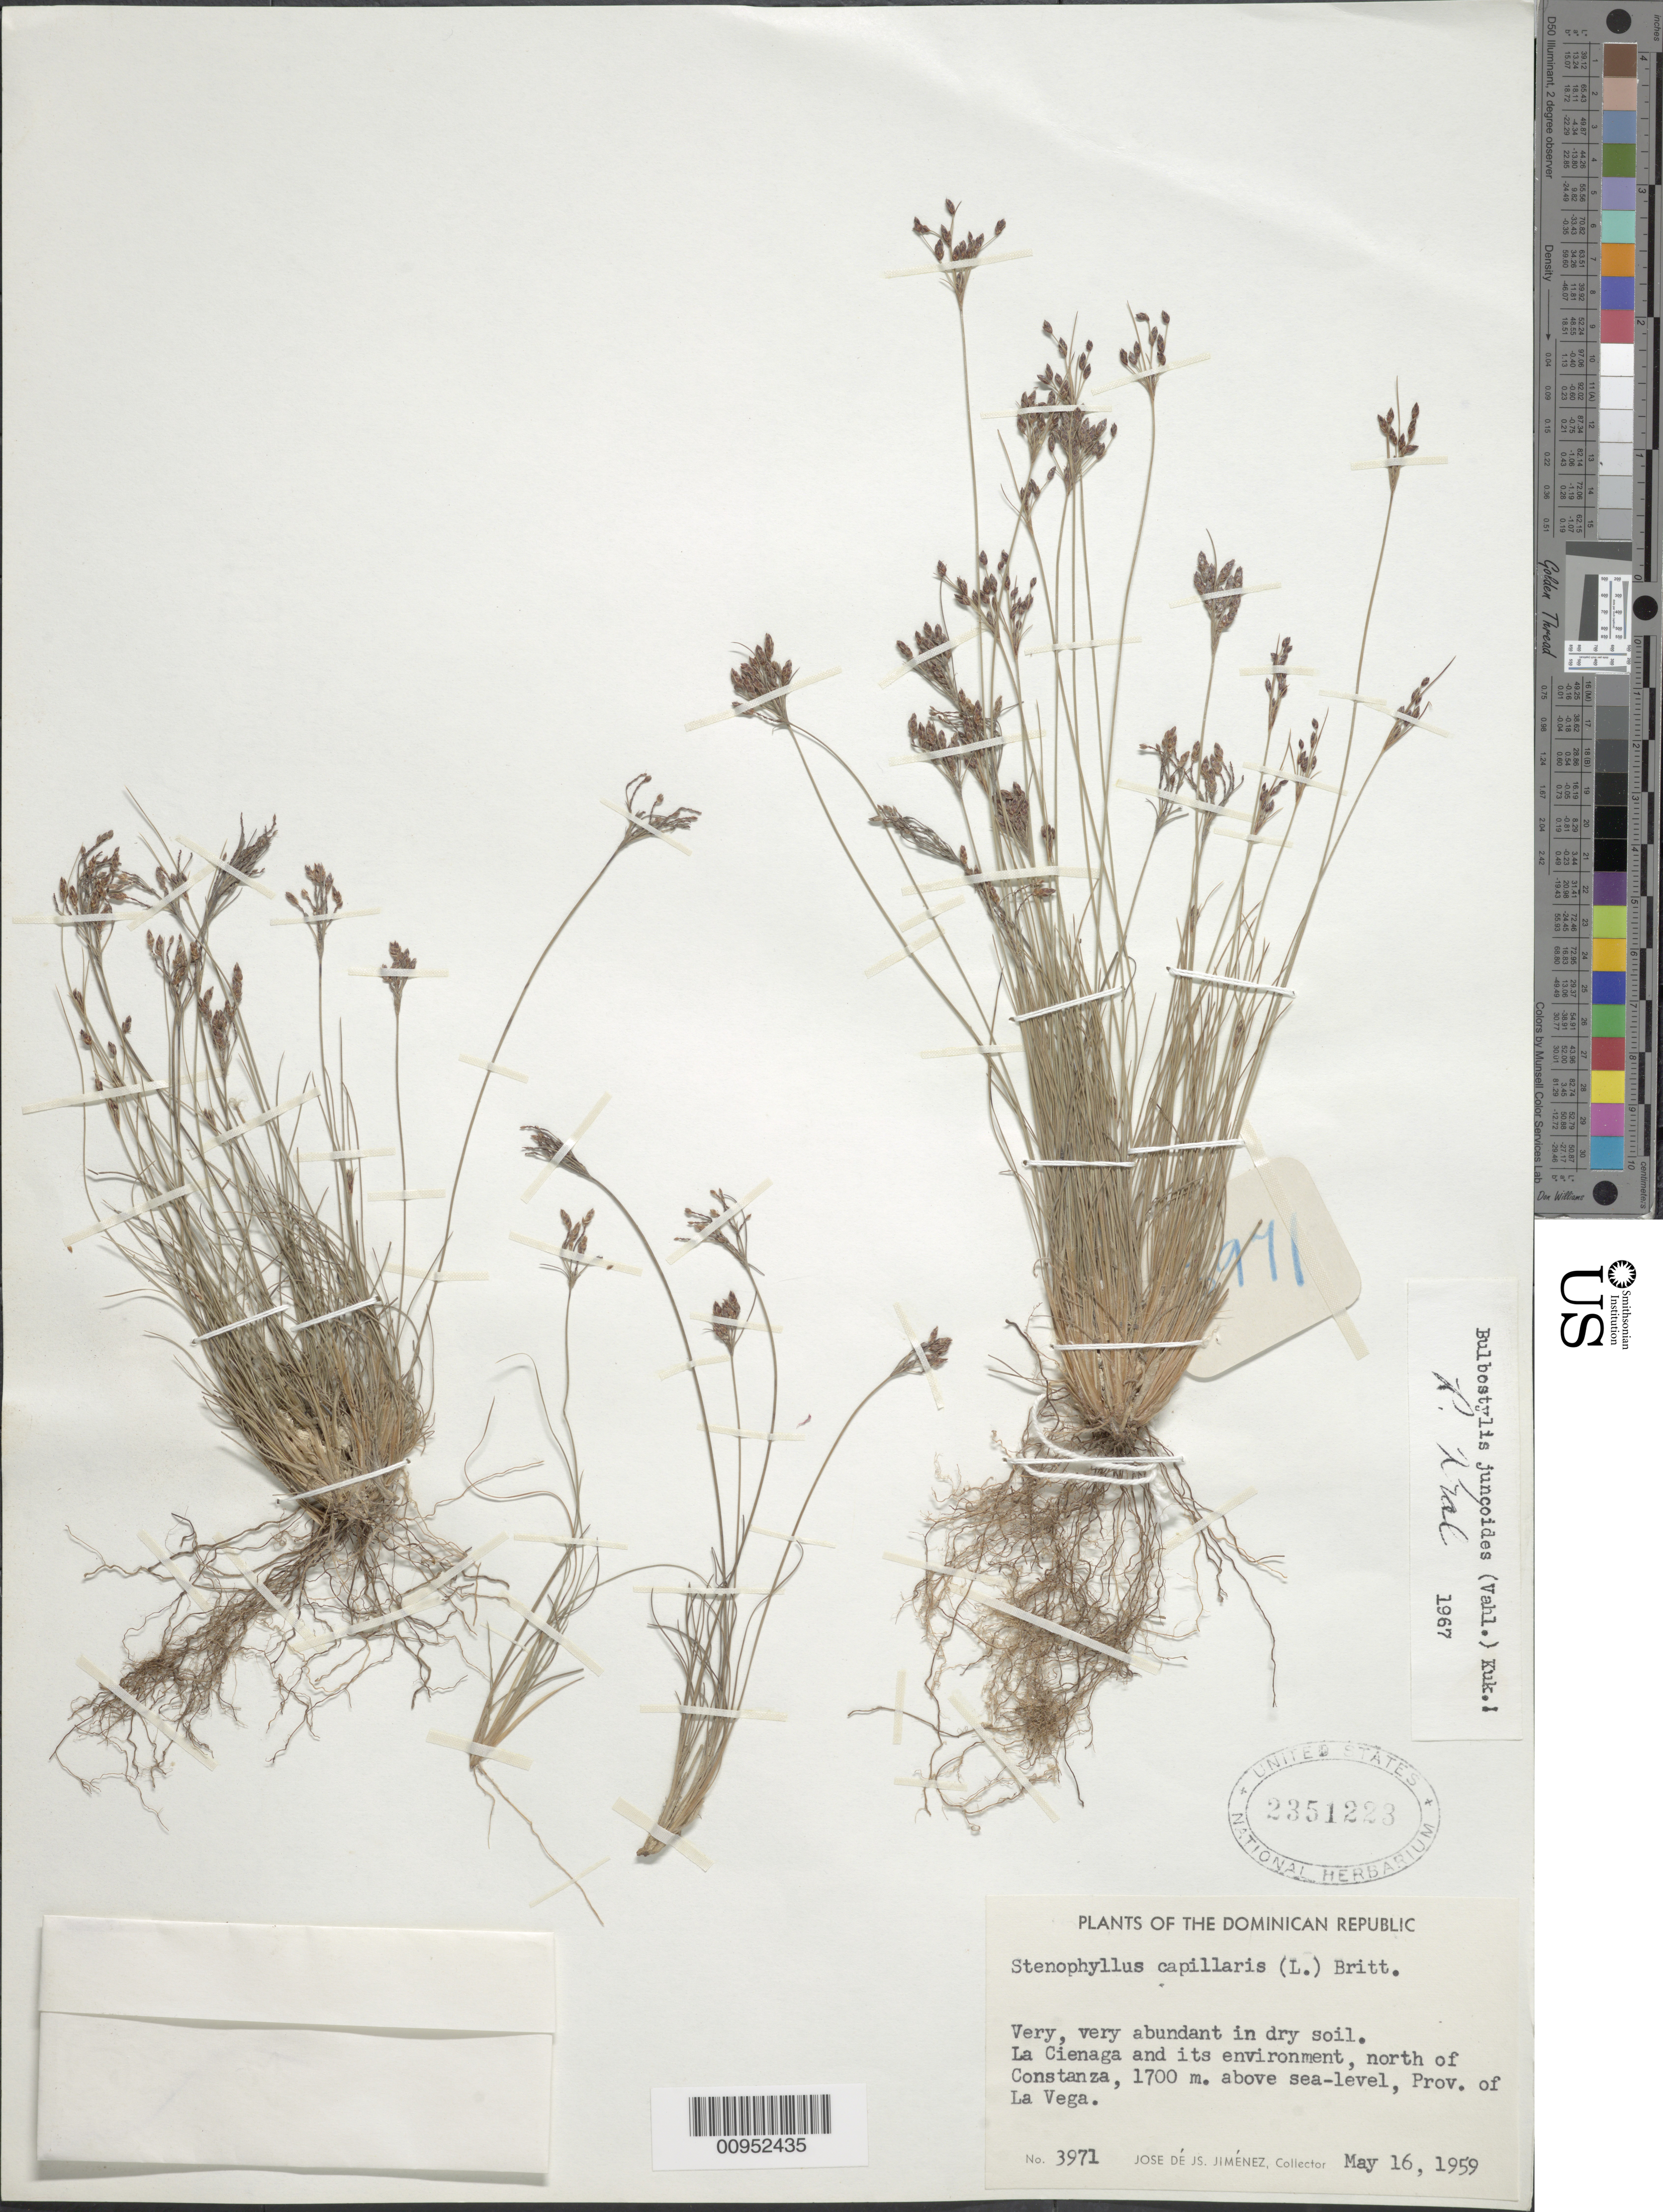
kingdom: Plantae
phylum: Tracheophyta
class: Liliopsida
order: Poales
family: Cyperaceae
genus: Bulbostylis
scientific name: Bulbostylis juncoides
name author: (Vahl) Kük. ex Herter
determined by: Kral, Robert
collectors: J. J. Jiménez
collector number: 3971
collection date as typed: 16 May 1959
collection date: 1959-05-16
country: Dominican Republic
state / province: La Vega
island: Hispaniola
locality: La Cienaga and its environment, N of Constanza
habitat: In dry soil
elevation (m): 1700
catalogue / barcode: US 2351223